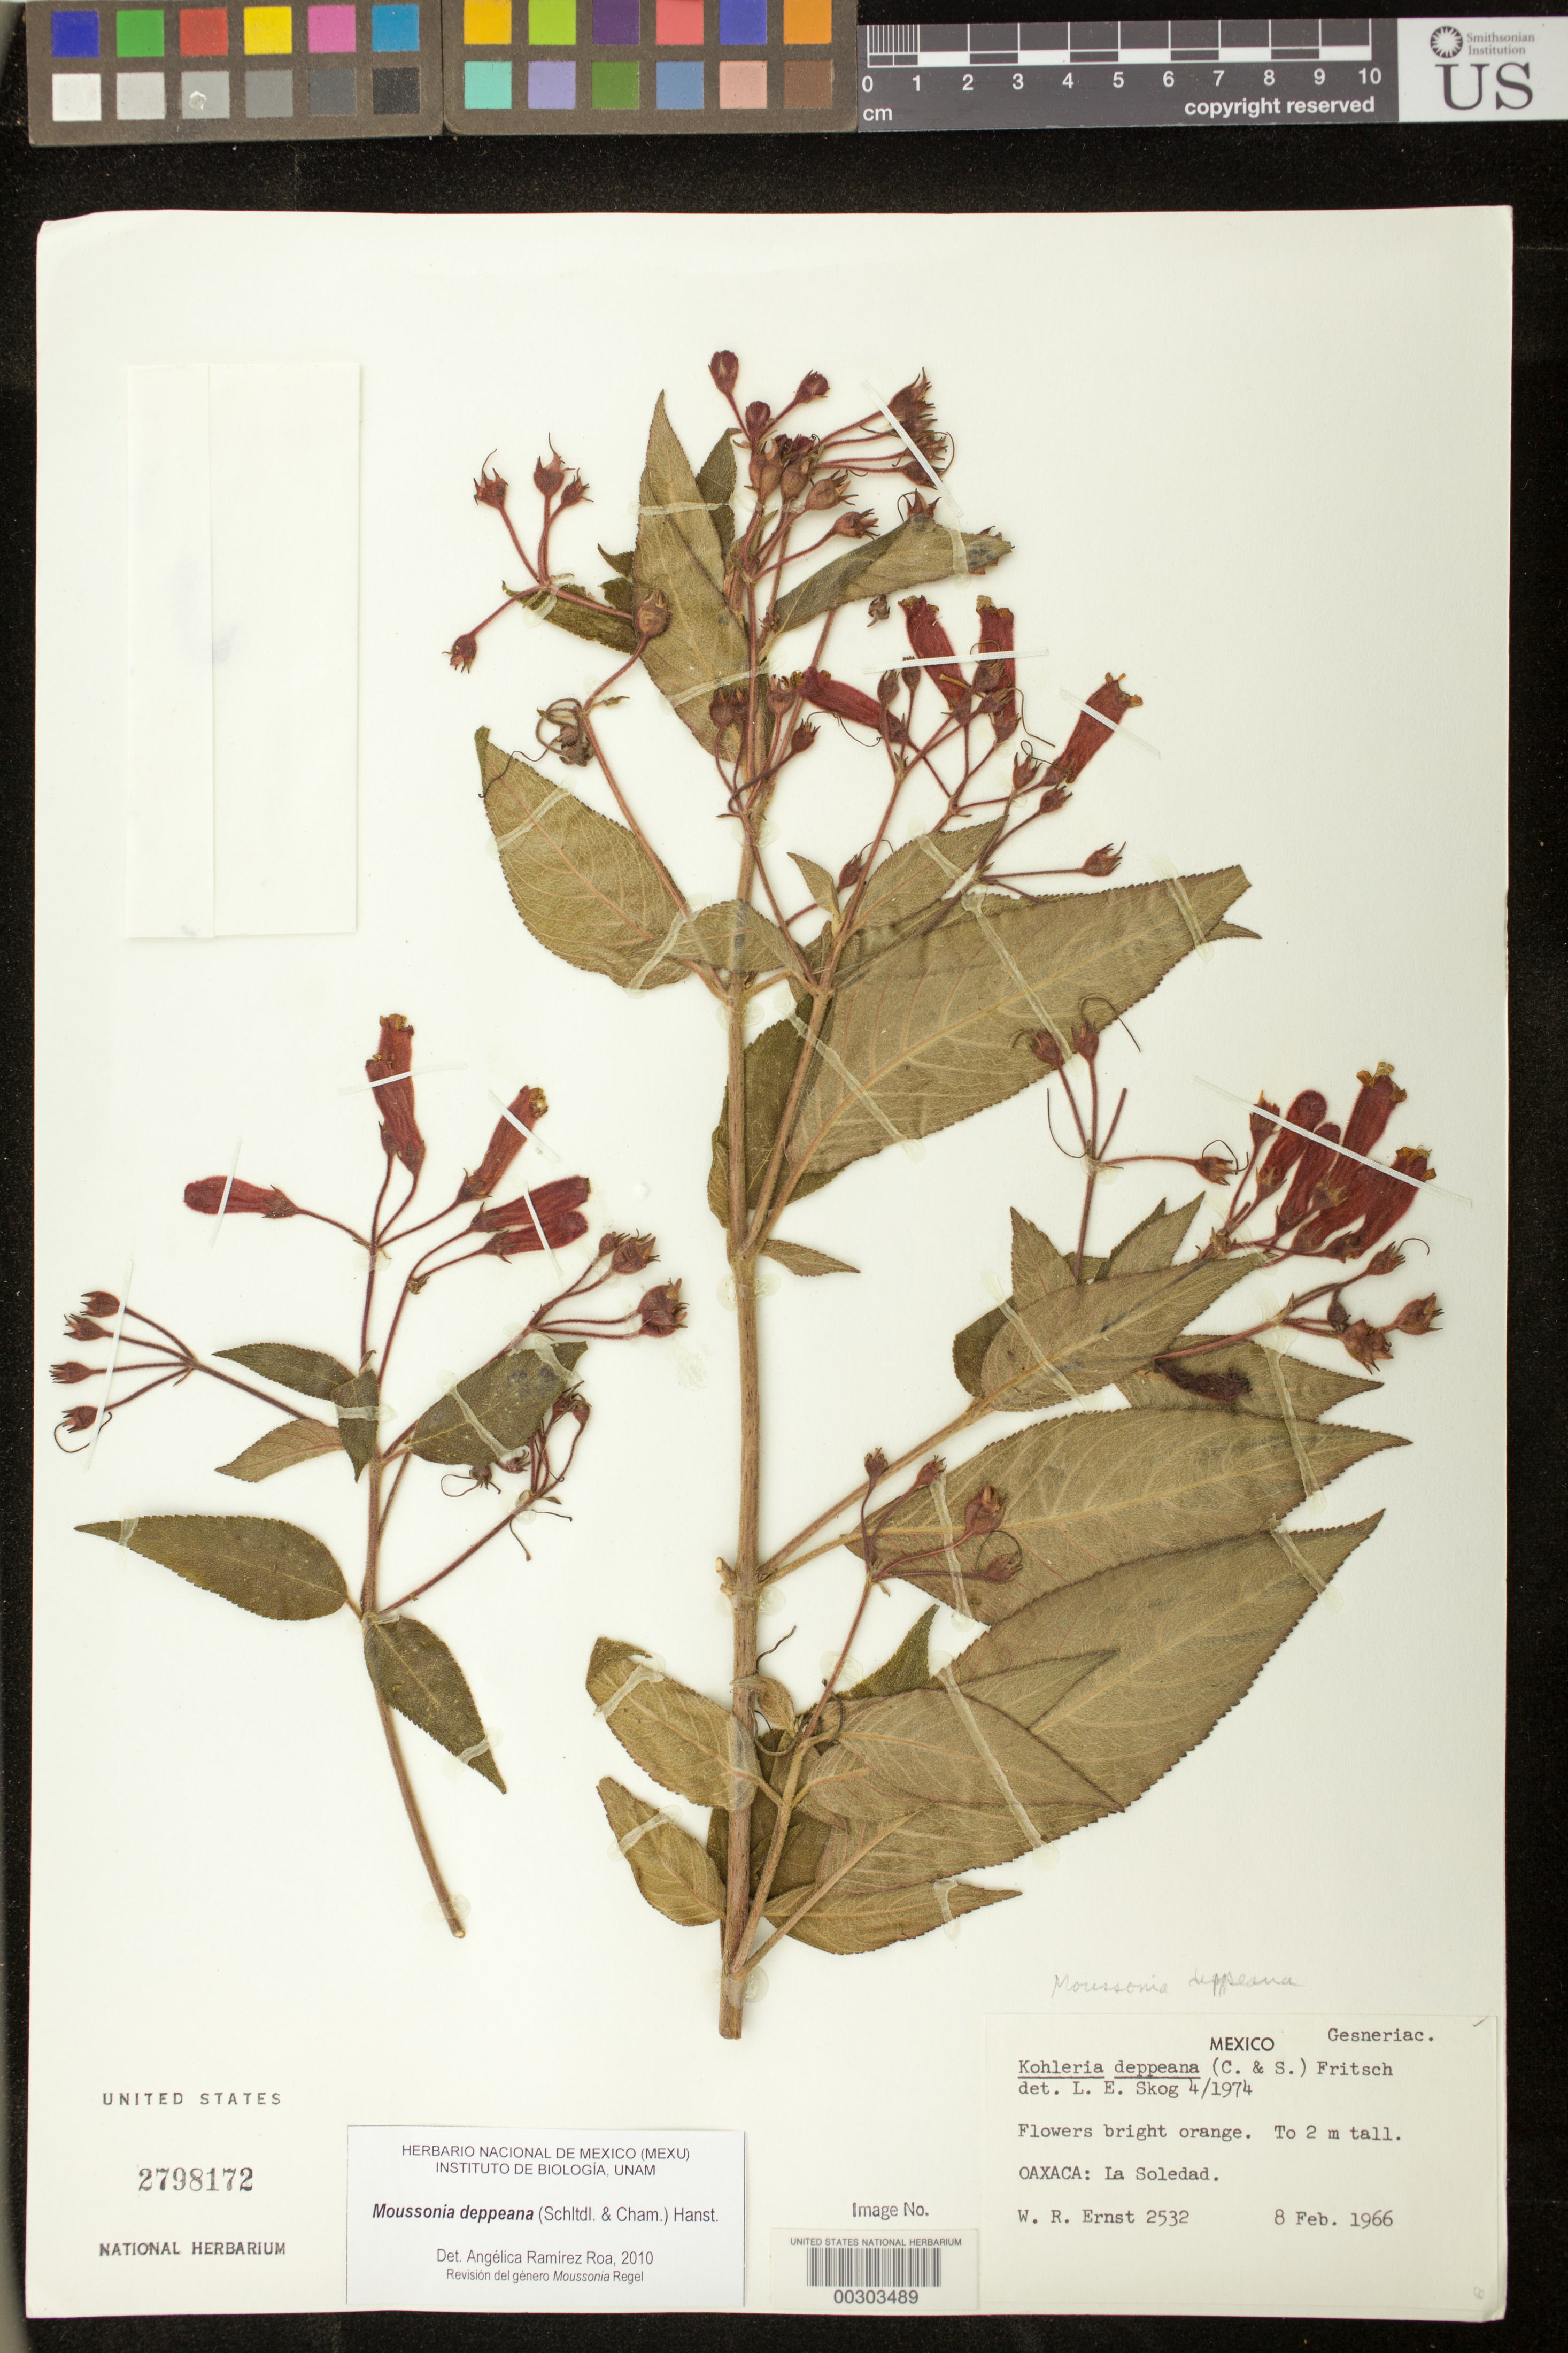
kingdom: Plantae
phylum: Tracheophyta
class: Magnoliopsida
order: Lamiales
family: Gesneriaceae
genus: Moussonia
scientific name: Moussonia deppeana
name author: (Schltdl. & Cham.) Klotzsch ex Hanst.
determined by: Ramírez-Roa, A.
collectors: W. R. Ernst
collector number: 2532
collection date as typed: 08 Feb 1966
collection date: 1966-02-08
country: Mexico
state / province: Oaxaca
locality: La Soledad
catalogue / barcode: US 2798172